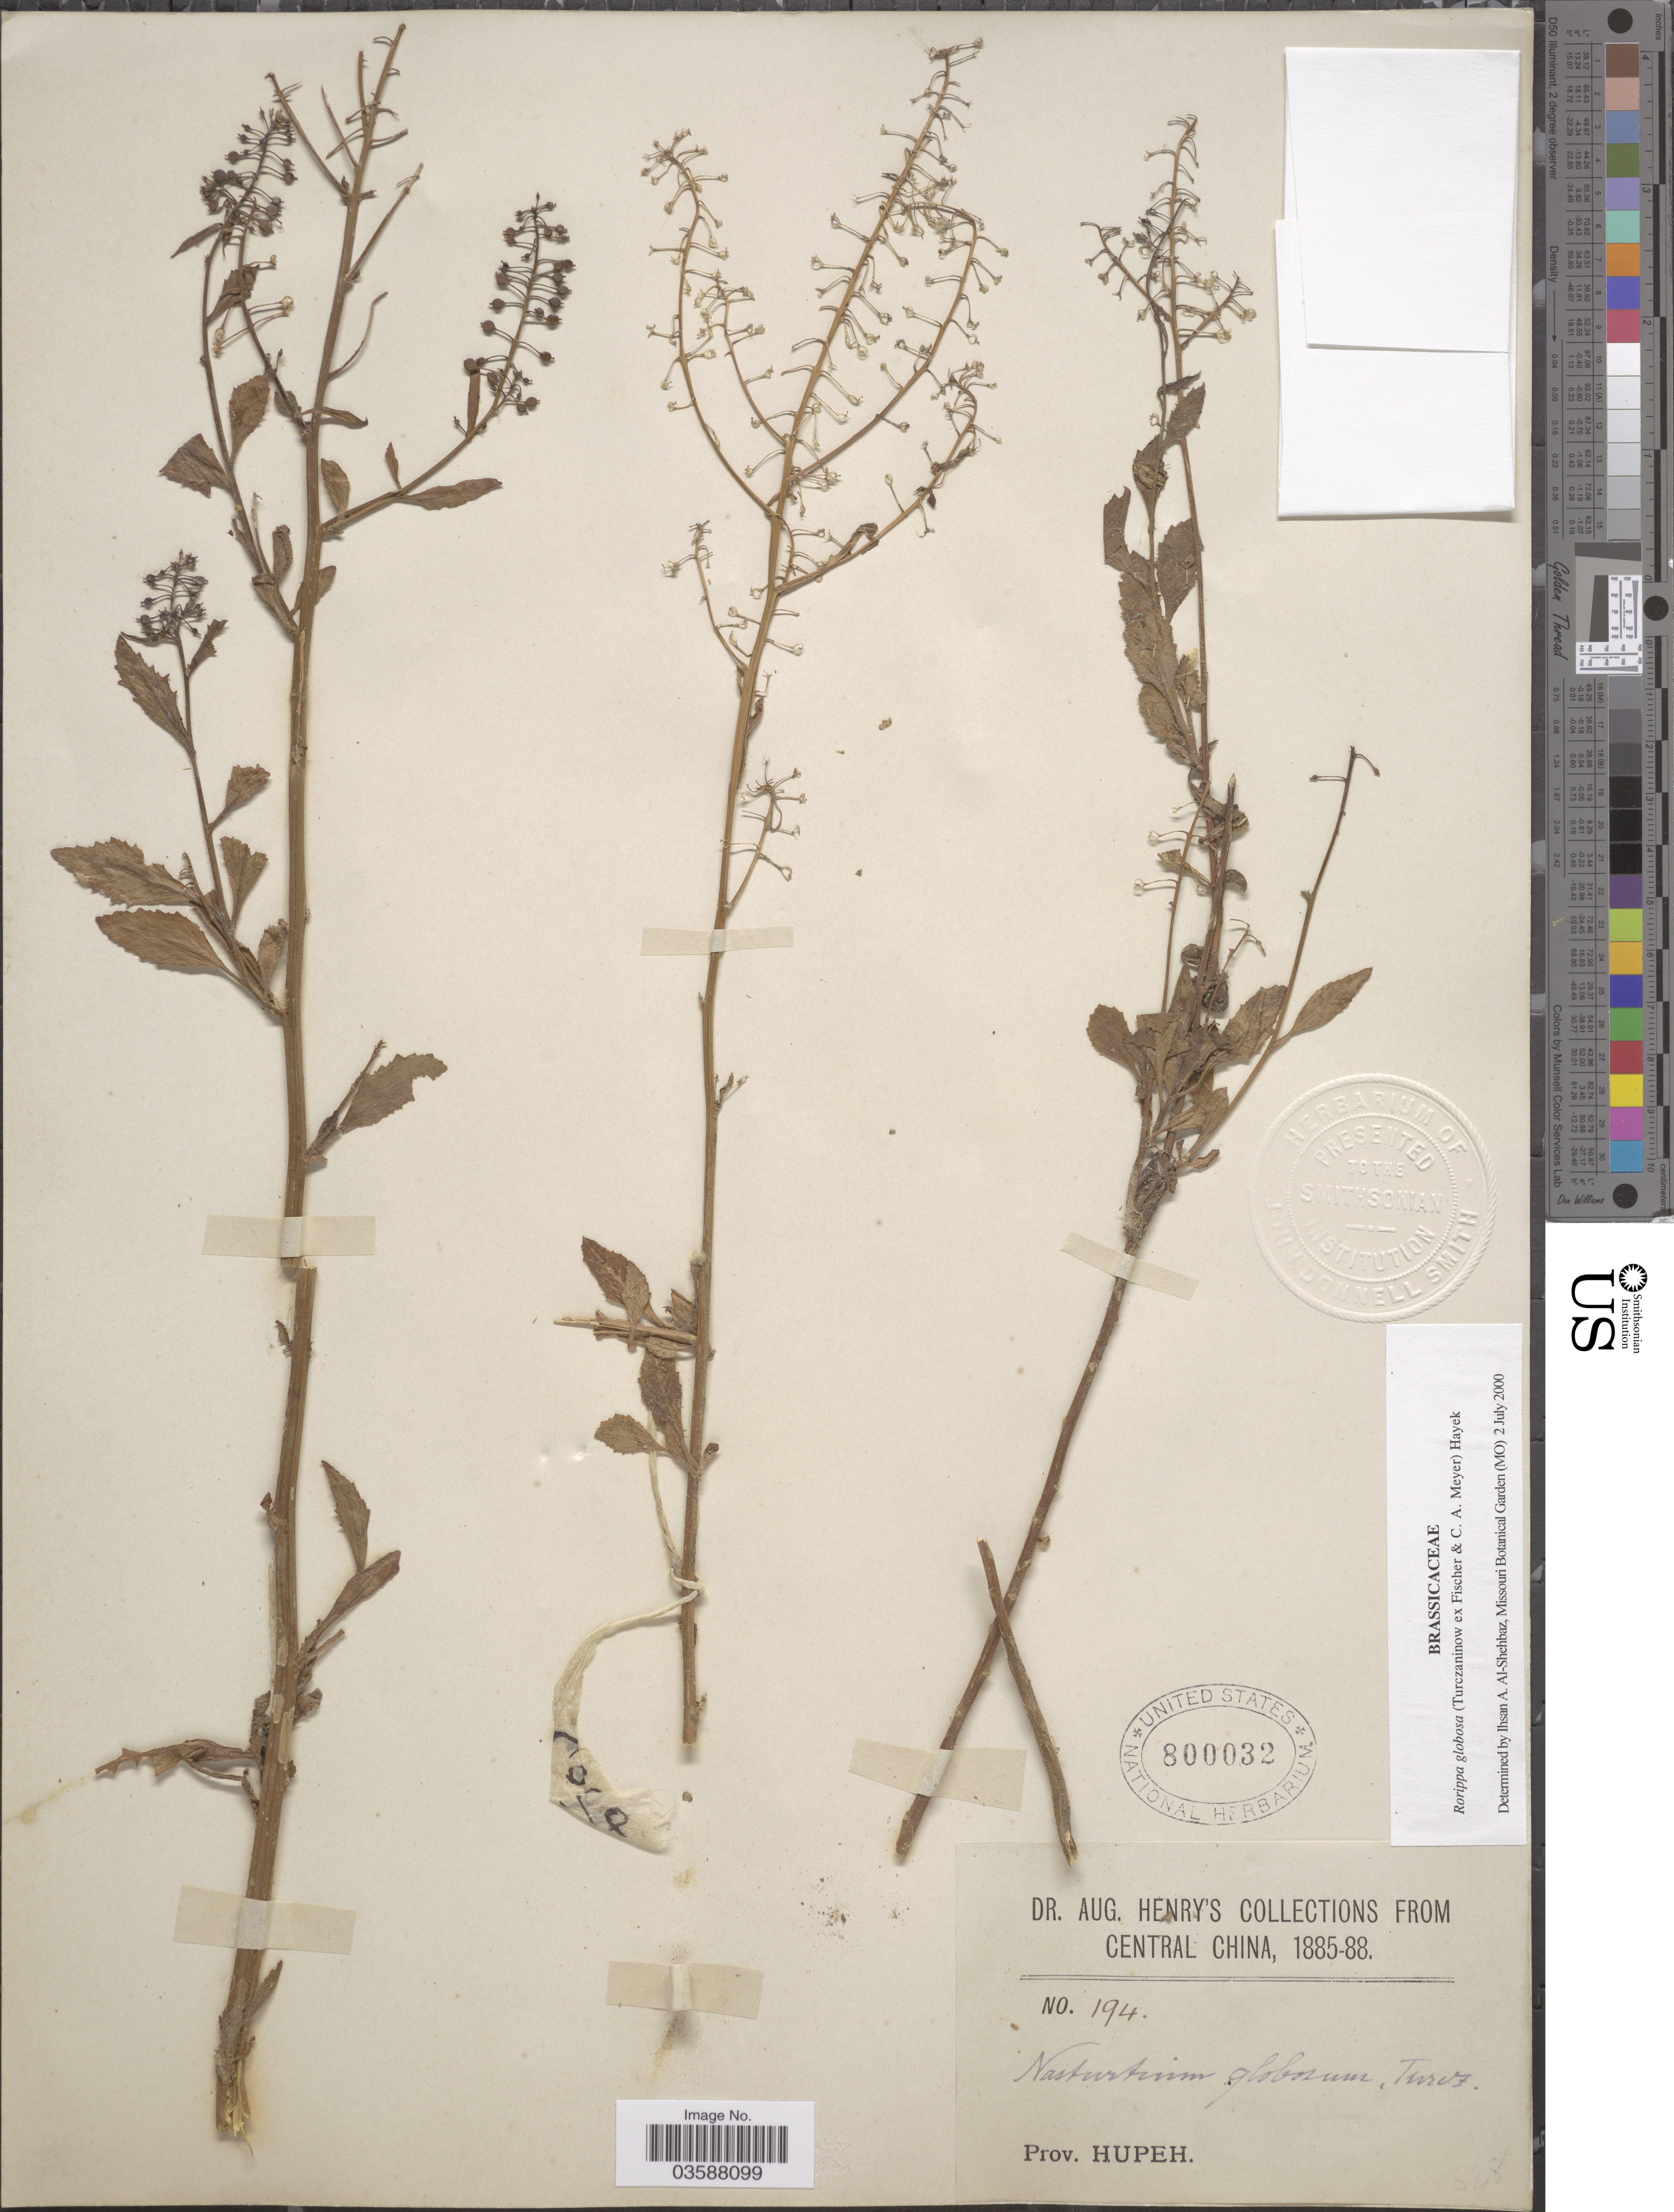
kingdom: Plantae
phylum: Tracheophyta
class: Magnoliopsida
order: Brassicales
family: Brassicaceae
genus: Rorippa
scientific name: Rorippa globosa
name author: (Turcz. ex Fisch. & C.A. Mey.) Mayek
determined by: Al-Shehbaz, I. A., (MO), Missouri Botanical Garden (UNITED STATES)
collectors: A. Henry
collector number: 194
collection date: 1885/1888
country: China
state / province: Hubei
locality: Central China. Prov. Hupeh.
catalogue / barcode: US 800032